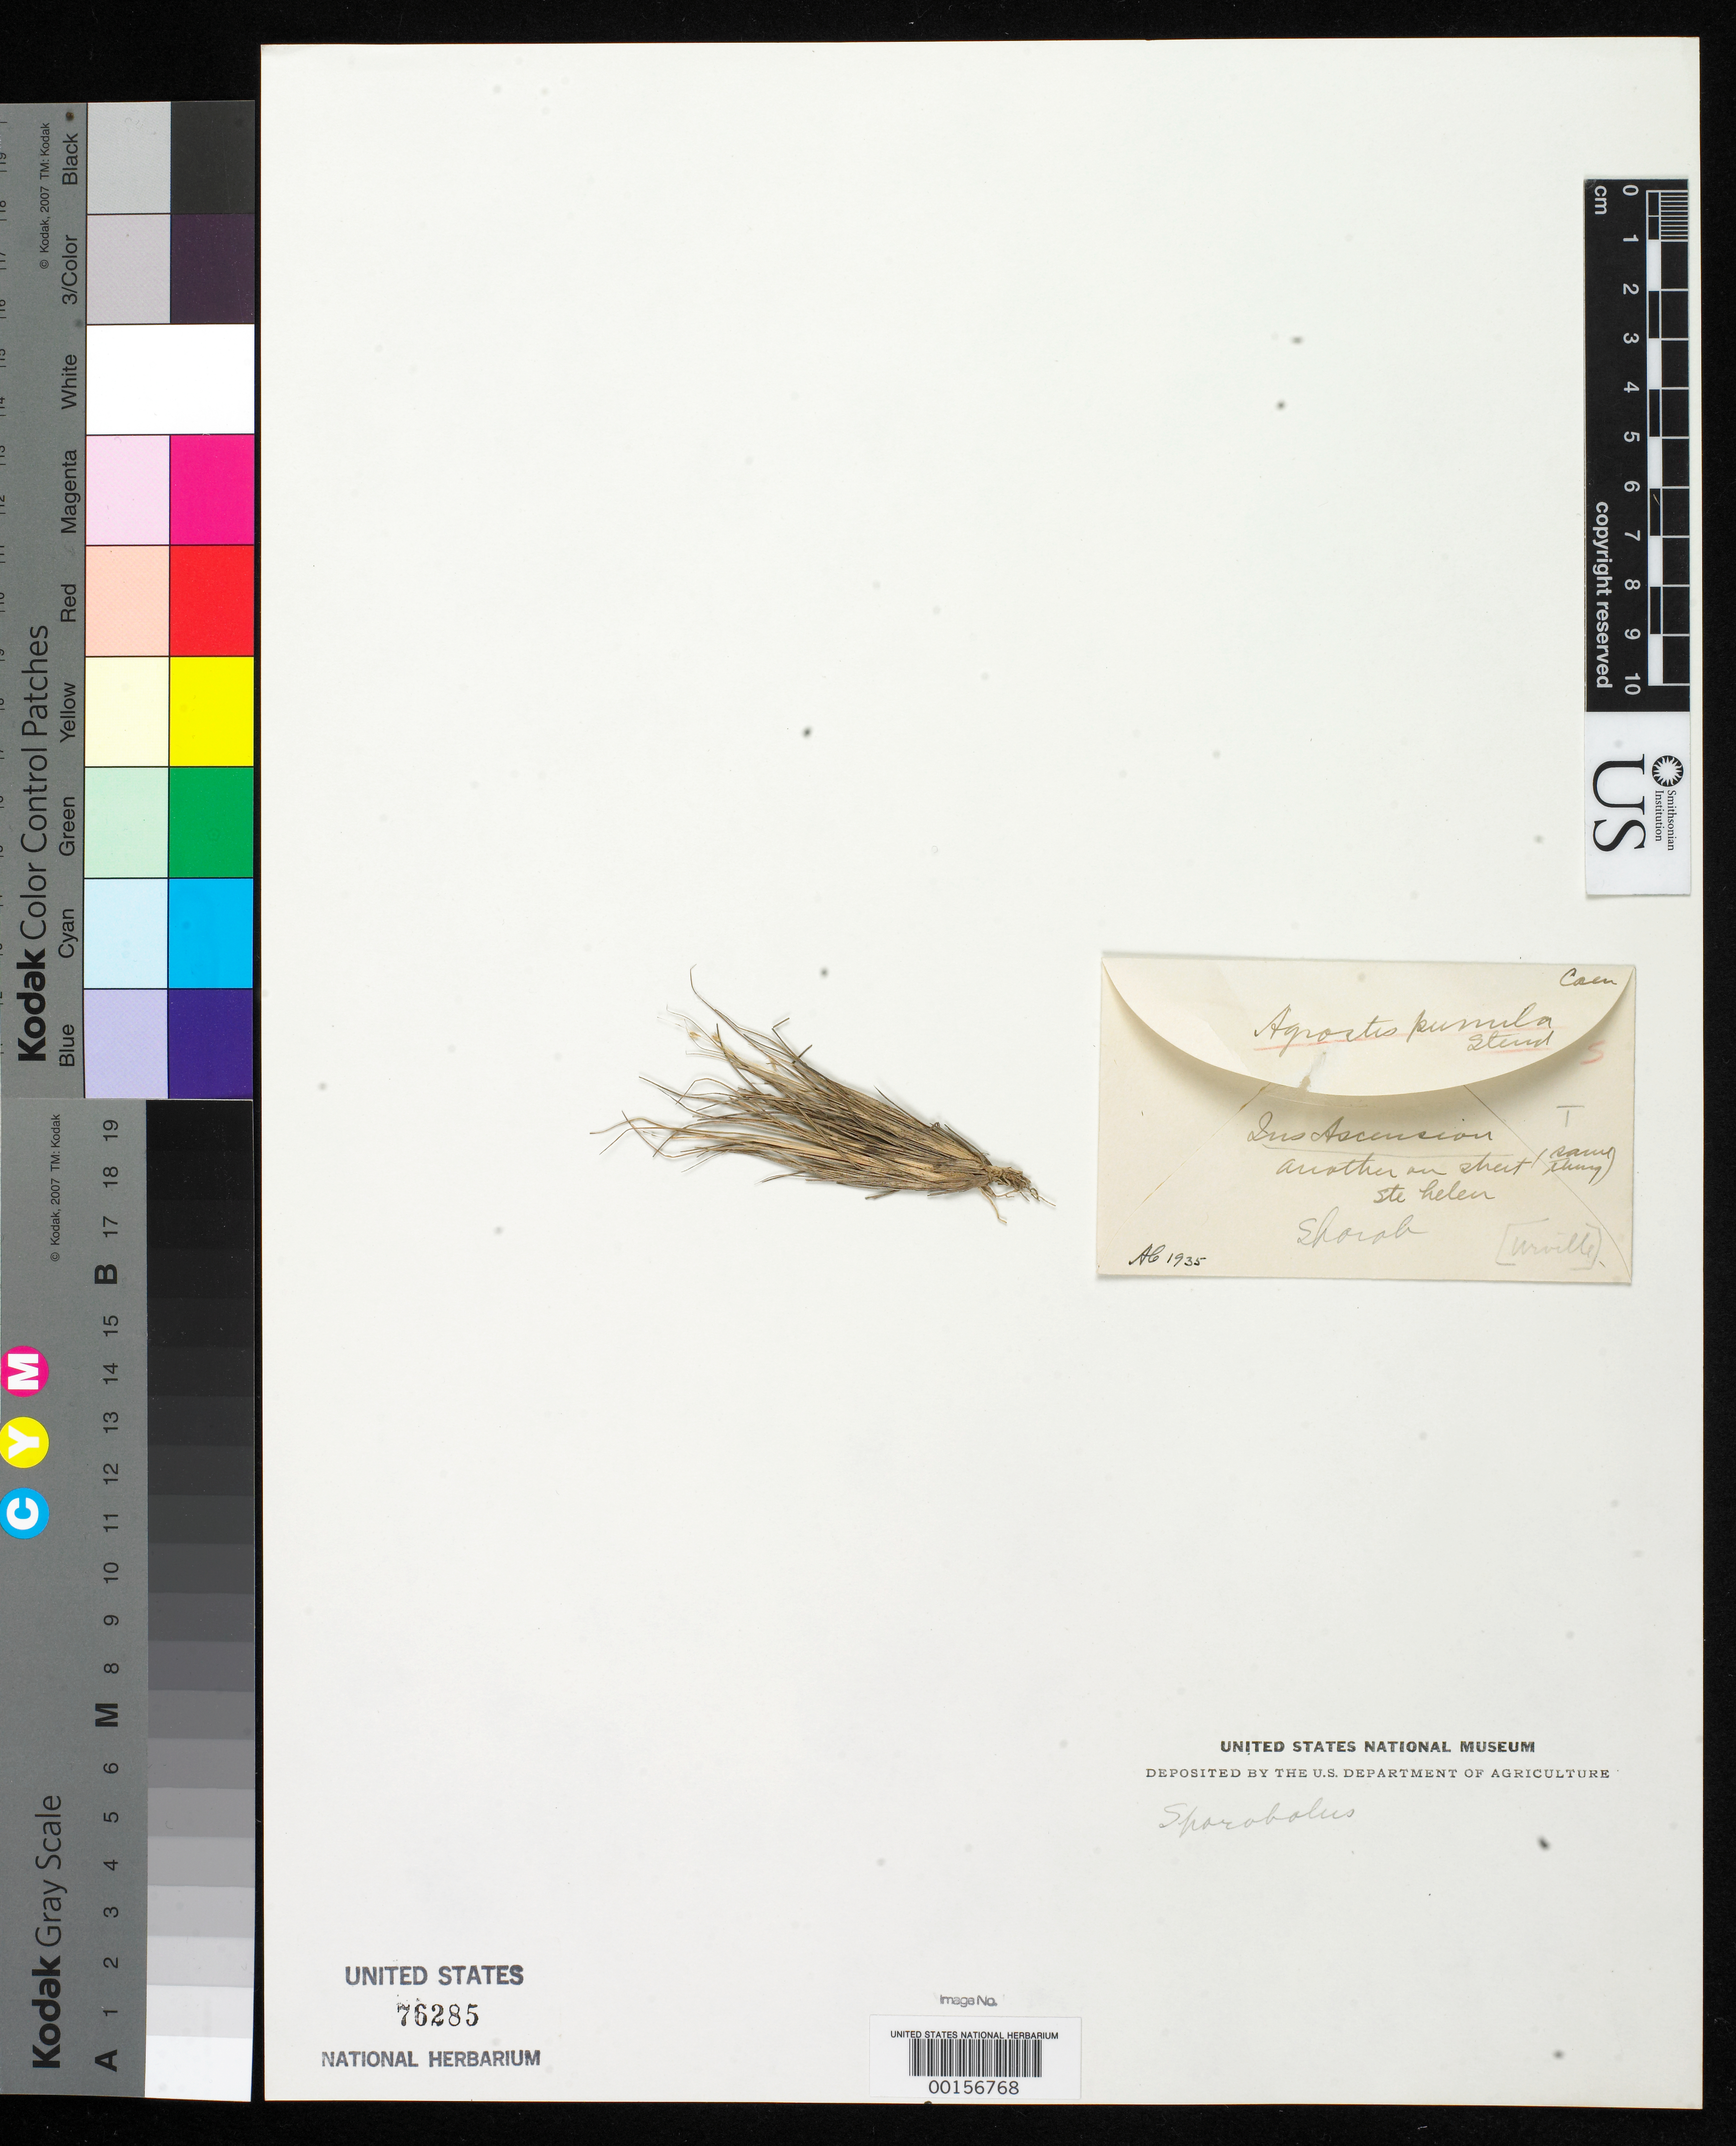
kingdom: Plantae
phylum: Tracheophyta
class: Liliopsida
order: Poales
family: Poaceae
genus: Agrostis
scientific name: Agrostis pumila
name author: Steud.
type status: Type Fragment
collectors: J. d'Urville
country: St. Helena Islands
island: Ascencion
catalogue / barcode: US 76285